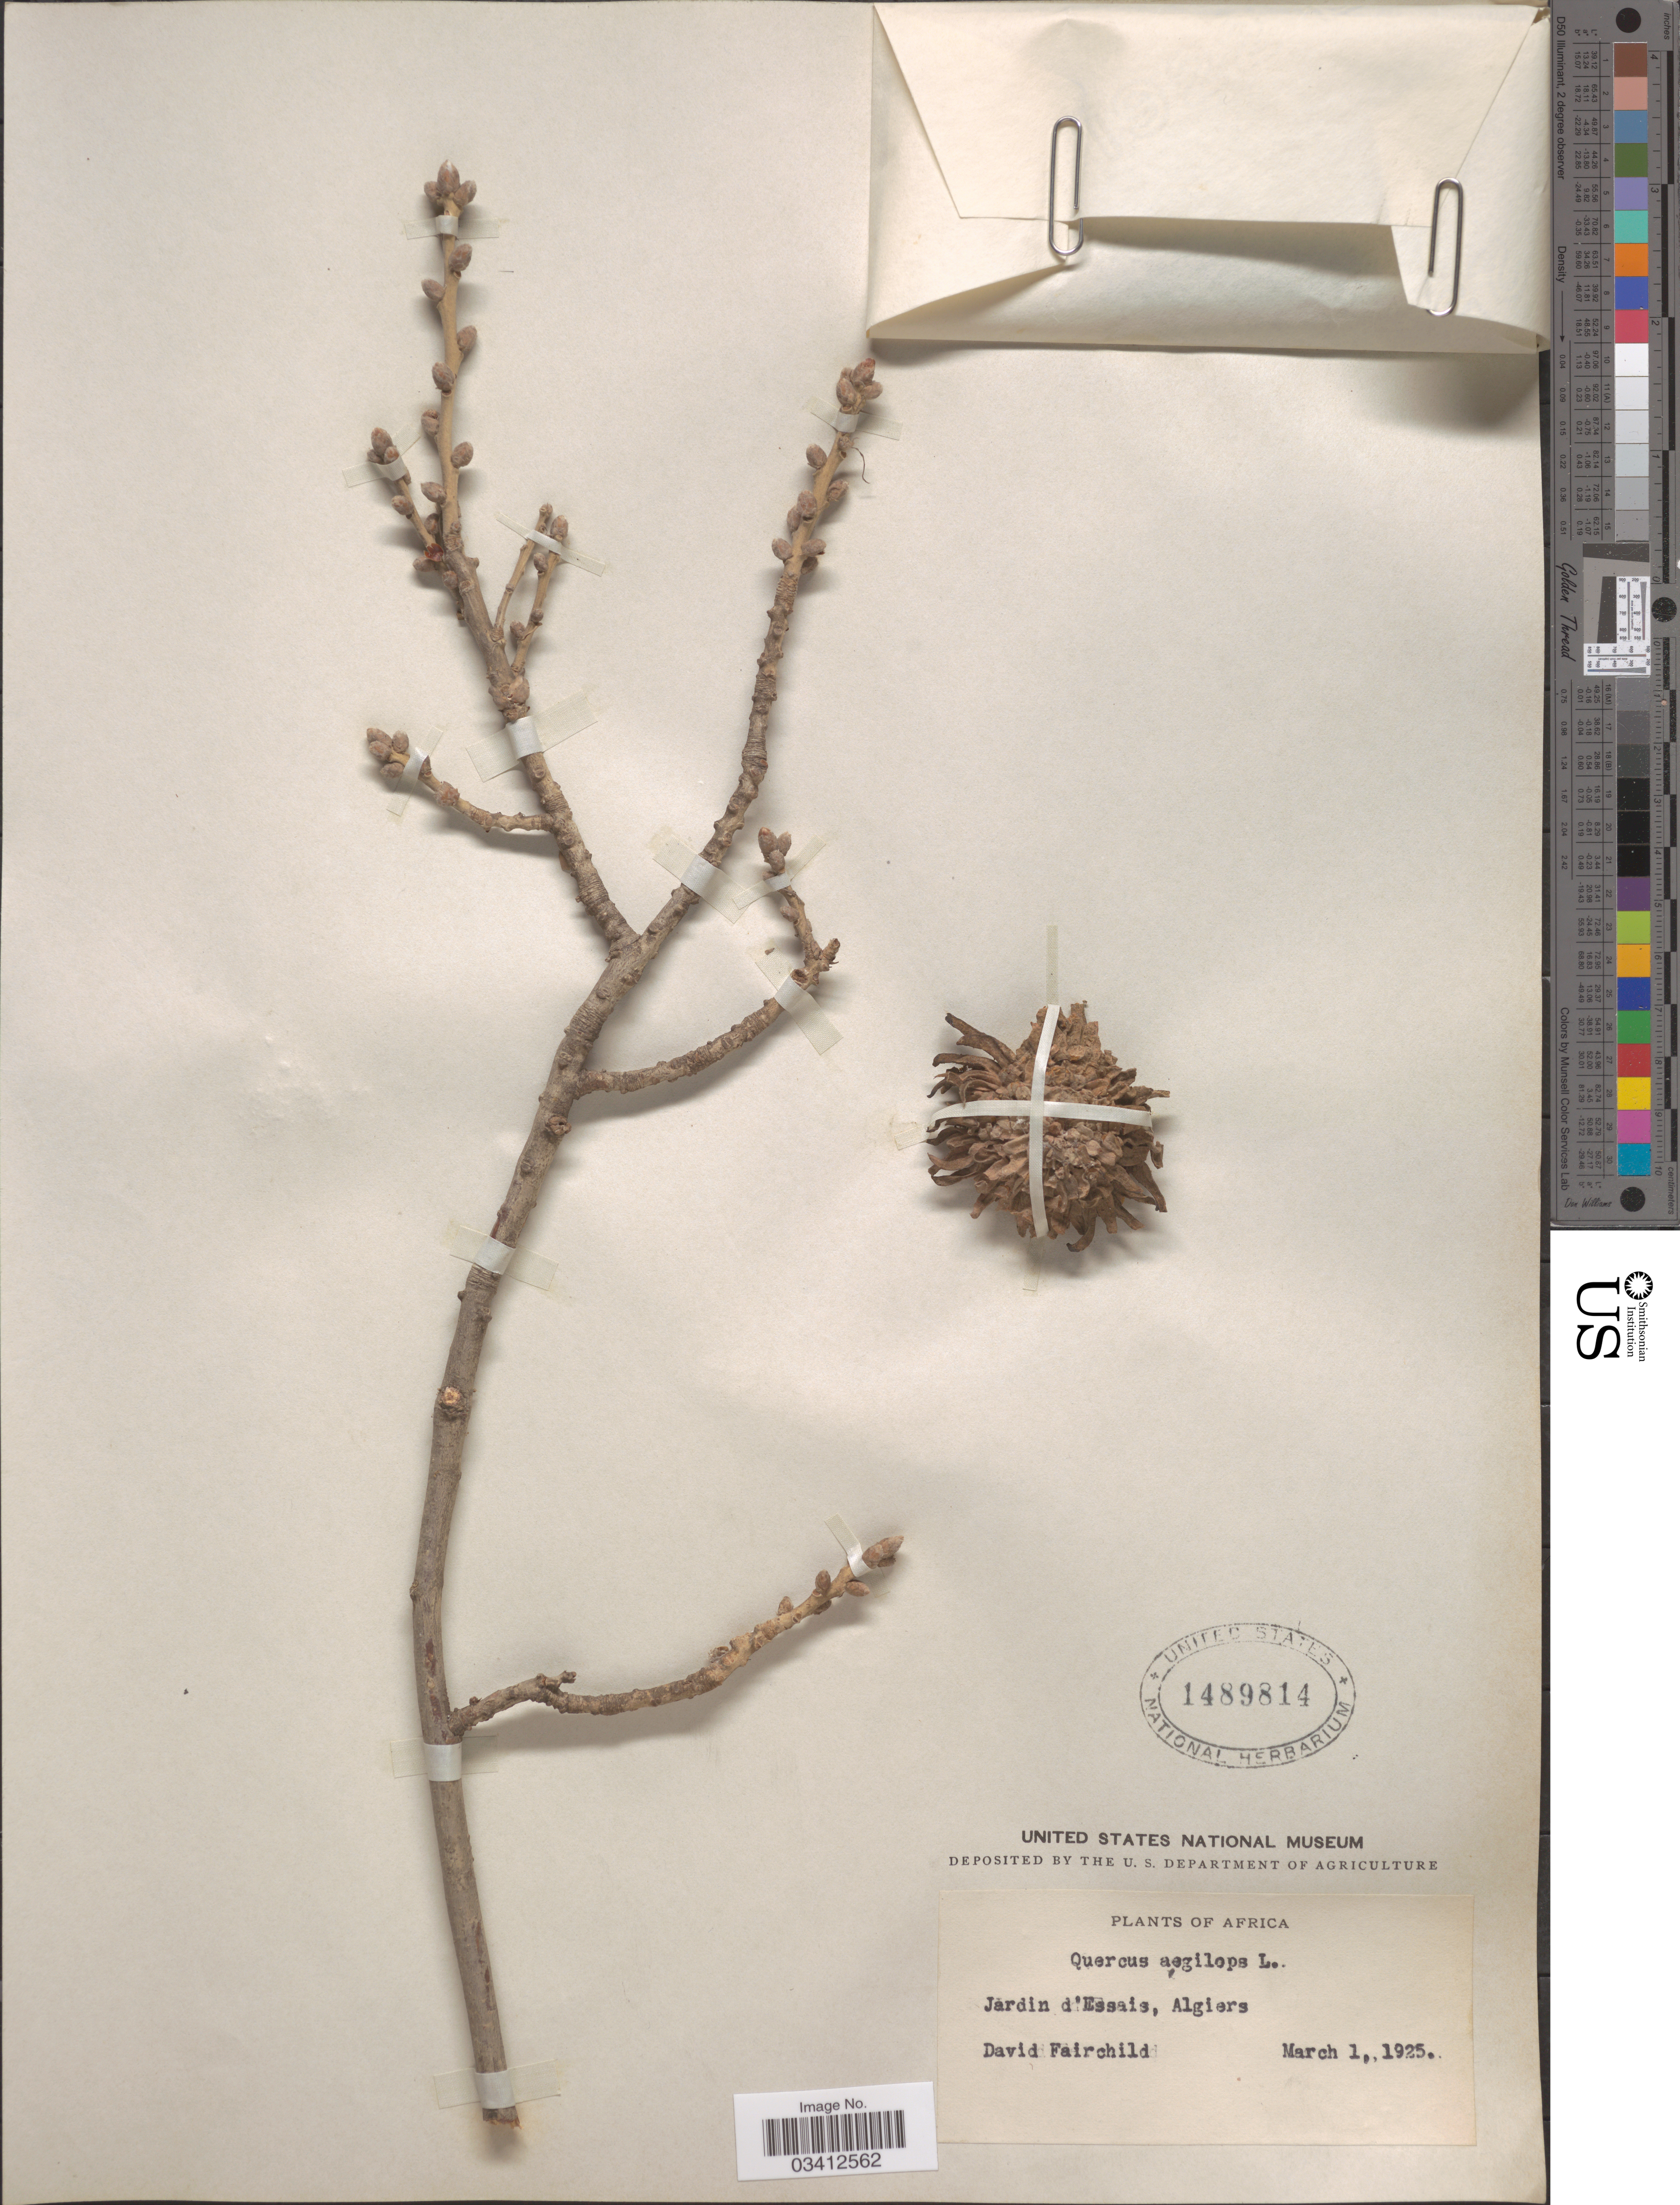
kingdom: Plantae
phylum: Tracheophyta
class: Magnoliopsida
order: Fagales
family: Fagaceae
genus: Quercus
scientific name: Quercus aegilops L., nom. illeg.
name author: L.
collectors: D. Fairchild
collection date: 1925-03-01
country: Algeria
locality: Africa. Jardin d'Essais, Algiers.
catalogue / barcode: US 1489814